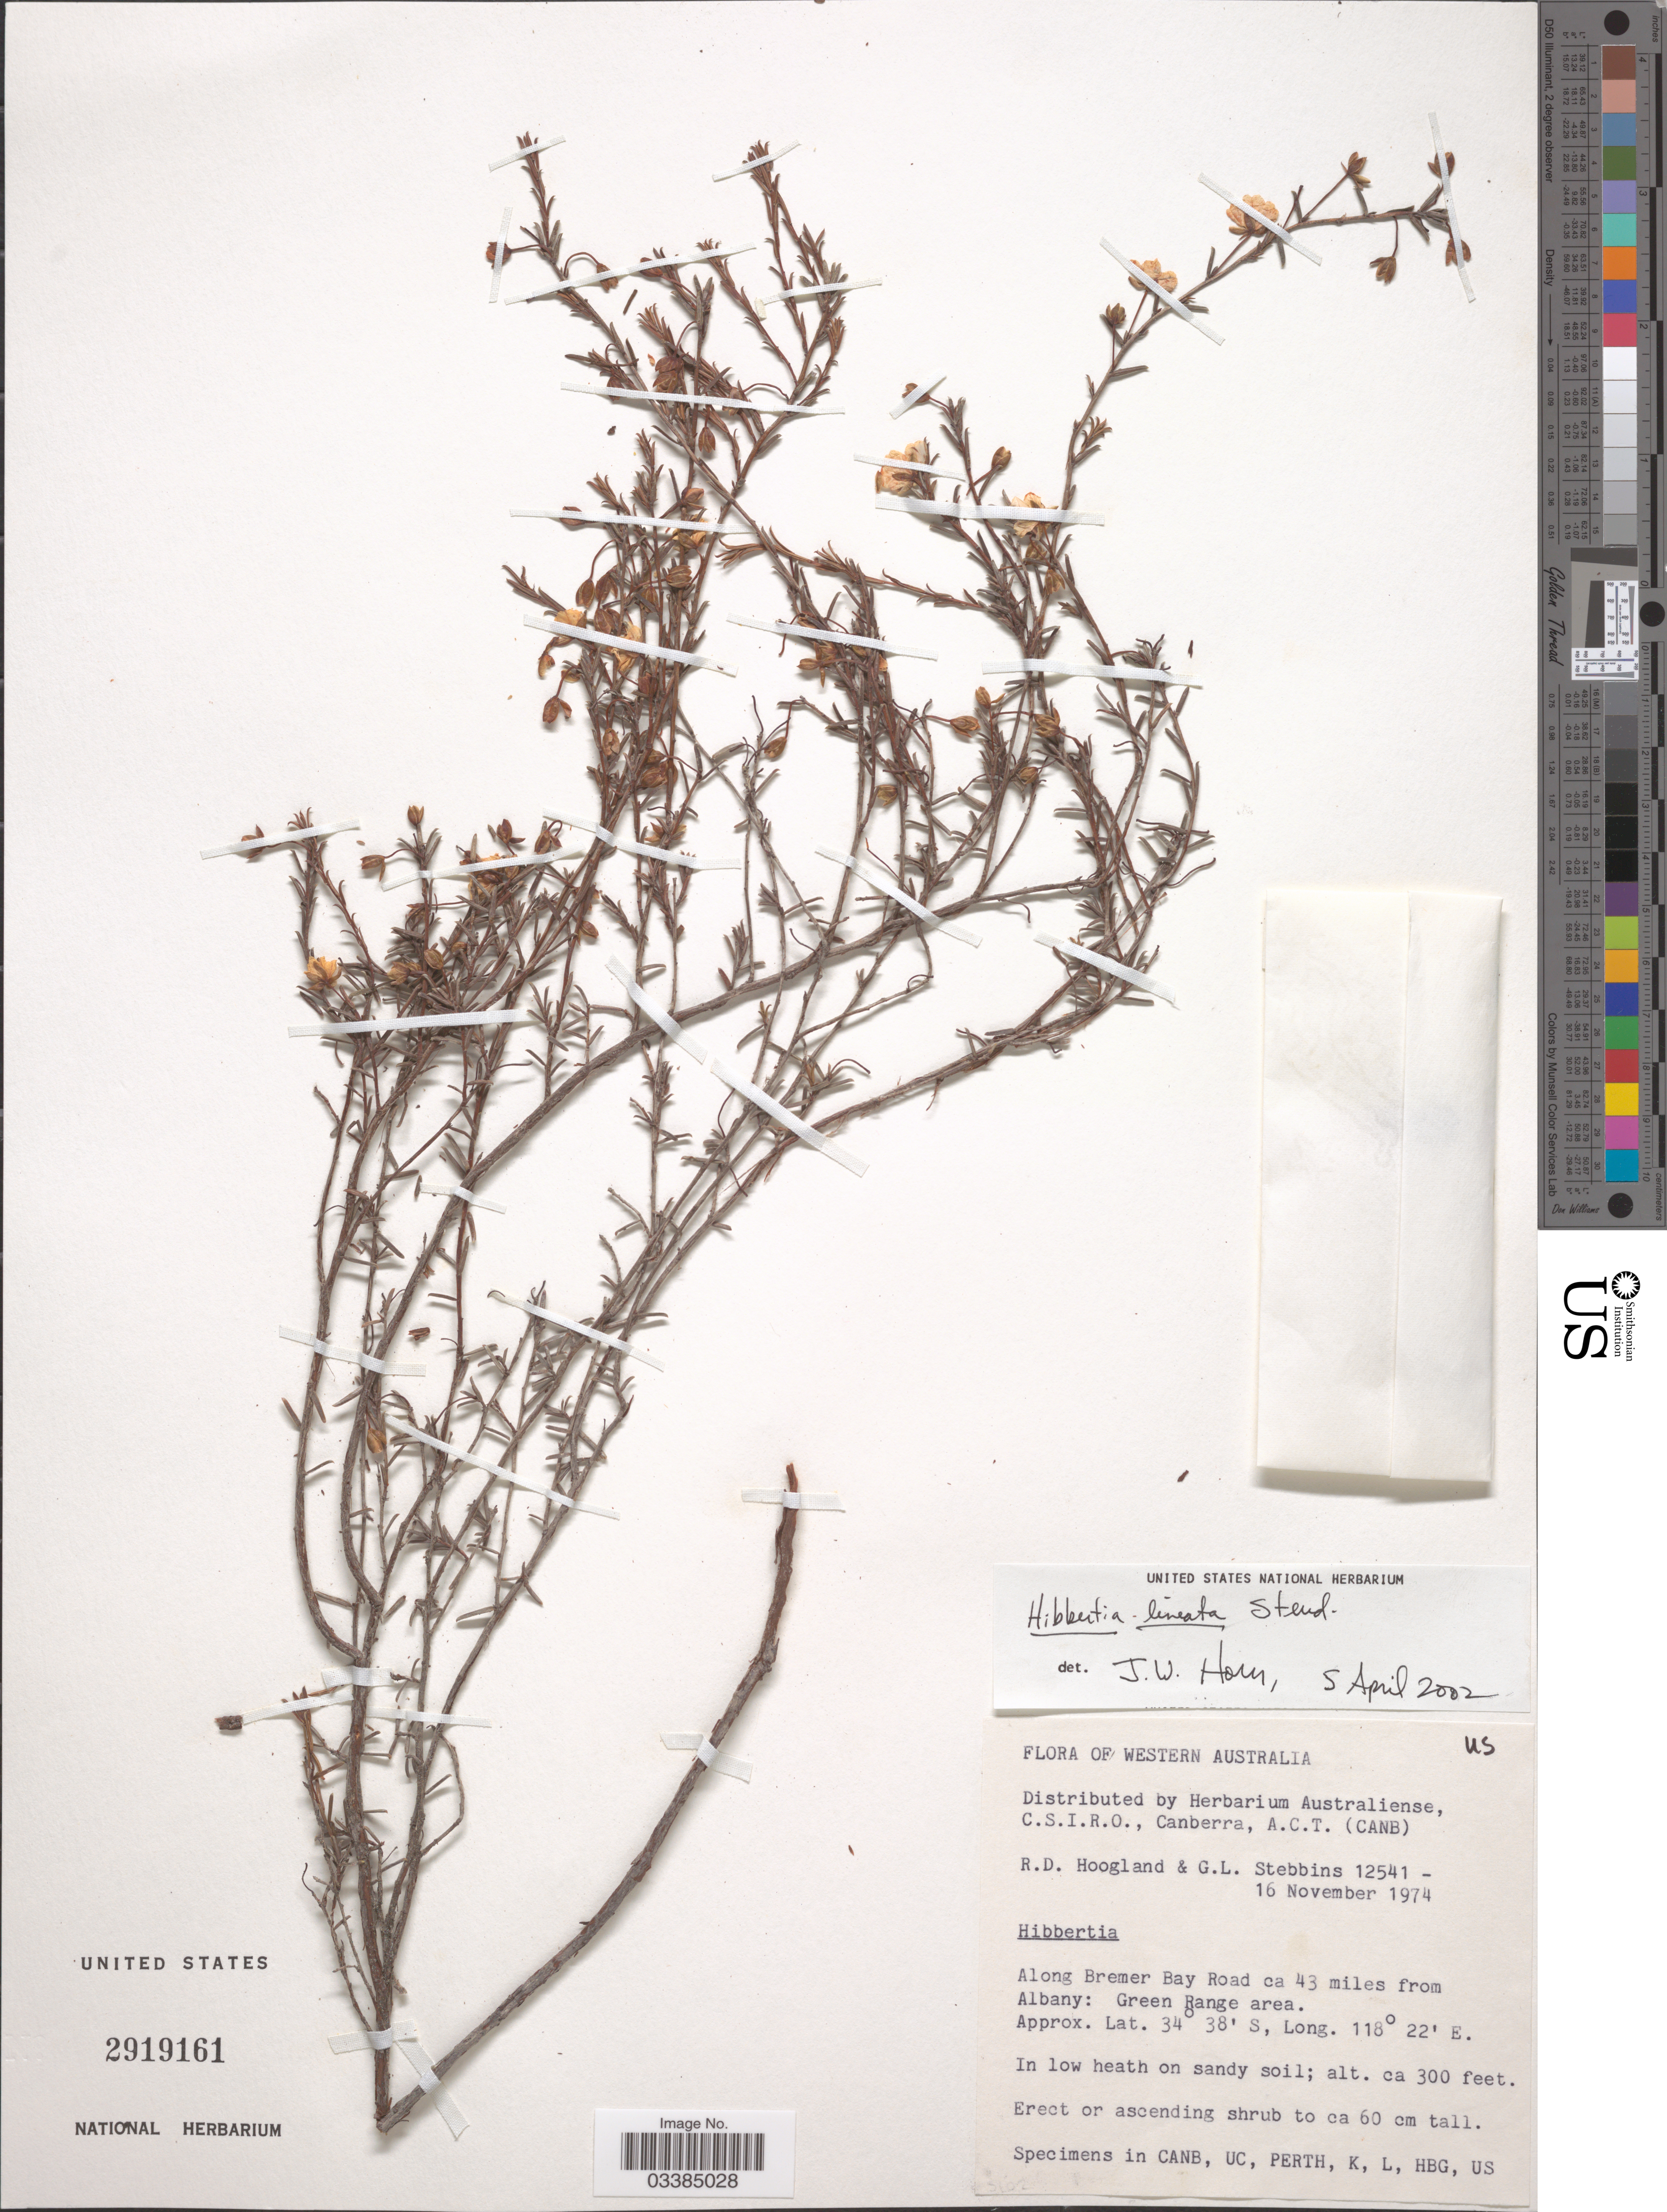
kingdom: Plantae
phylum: Tracheophyta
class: Magnoliopsida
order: Dilleniales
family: Dilleniaceae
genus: Hibbertia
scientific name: Hibbertia lineata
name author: Steud.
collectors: R. D. Hoogland & G. L. Stebbins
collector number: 12541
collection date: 1974-11-16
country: Australia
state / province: Western Australia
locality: Along Bremer Bay Road ca 43 miles from Albany: Green Range area.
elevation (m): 91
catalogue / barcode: US 2919161